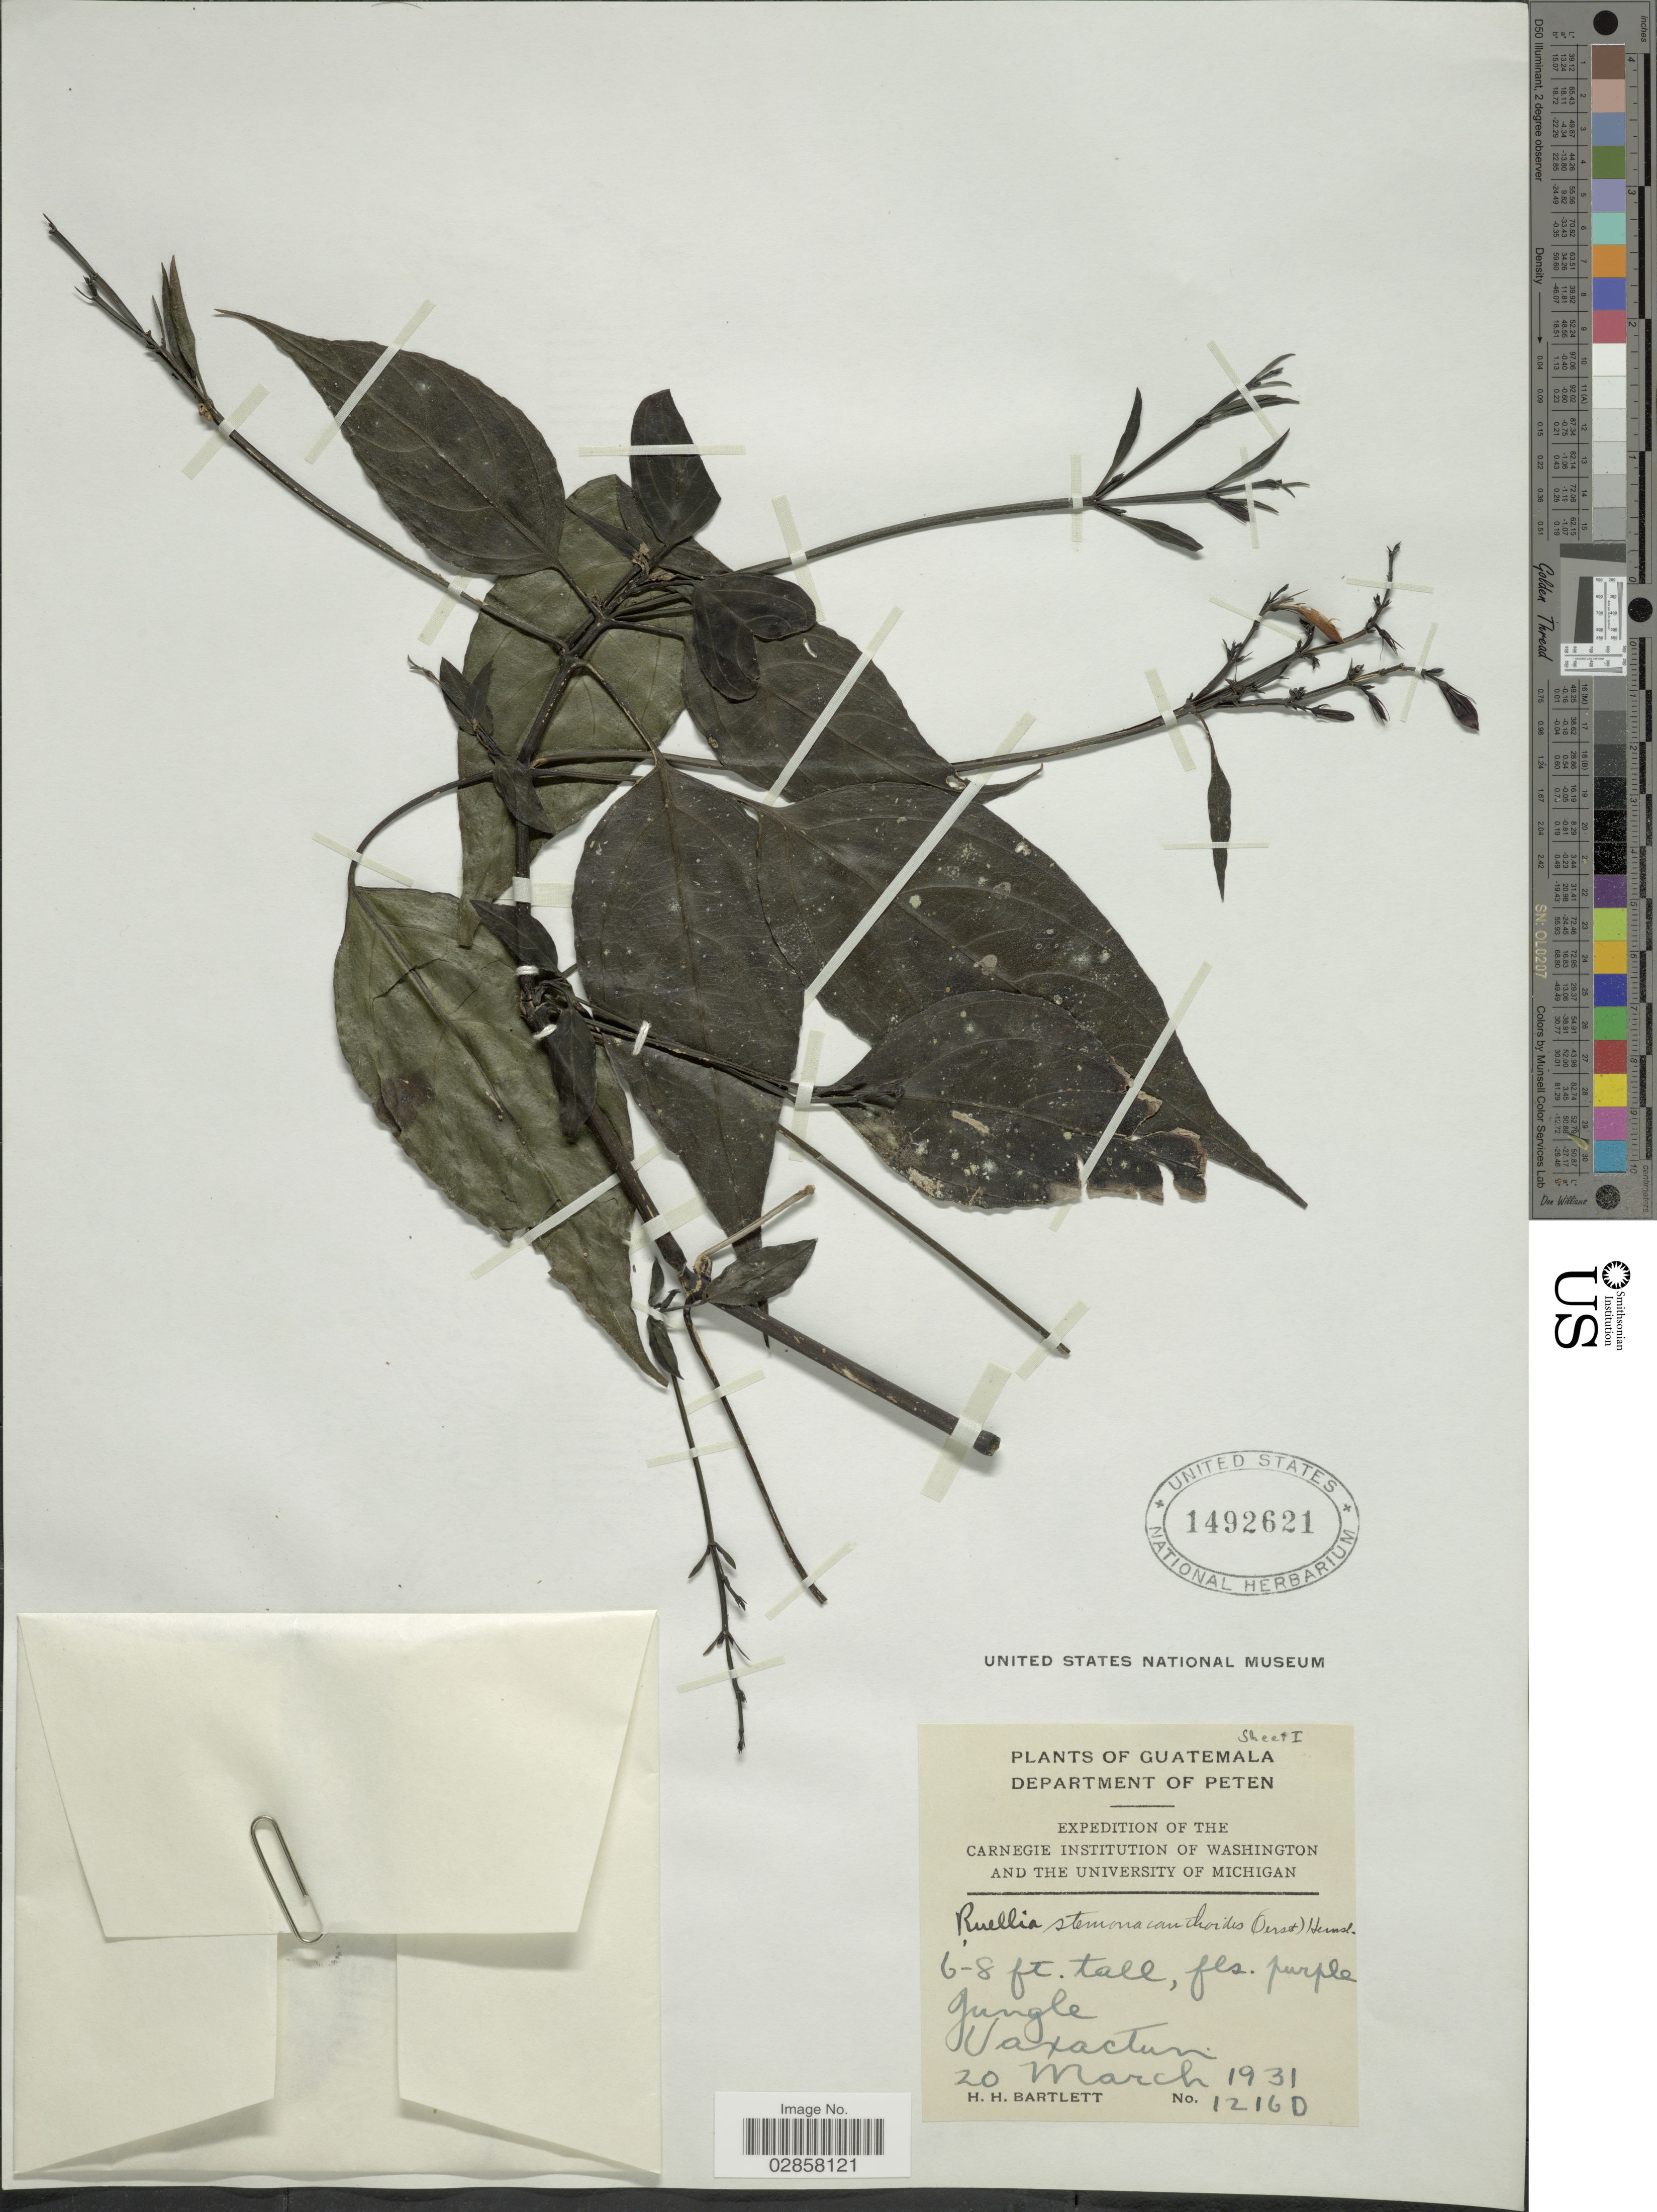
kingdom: Plantae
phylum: Tracheophyta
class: Magnoliopsida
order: Lamiales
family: Acanthaceae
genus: Ruellia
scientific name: Ruellia stemonacanthoides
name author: (Oerst.) Hemsl.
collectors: H. H. Bartlett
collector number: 12160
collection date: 1931-03-20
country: Guatemala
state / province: El Petén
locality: Department of Peten. Uaxactun.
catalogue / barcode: US 1492621